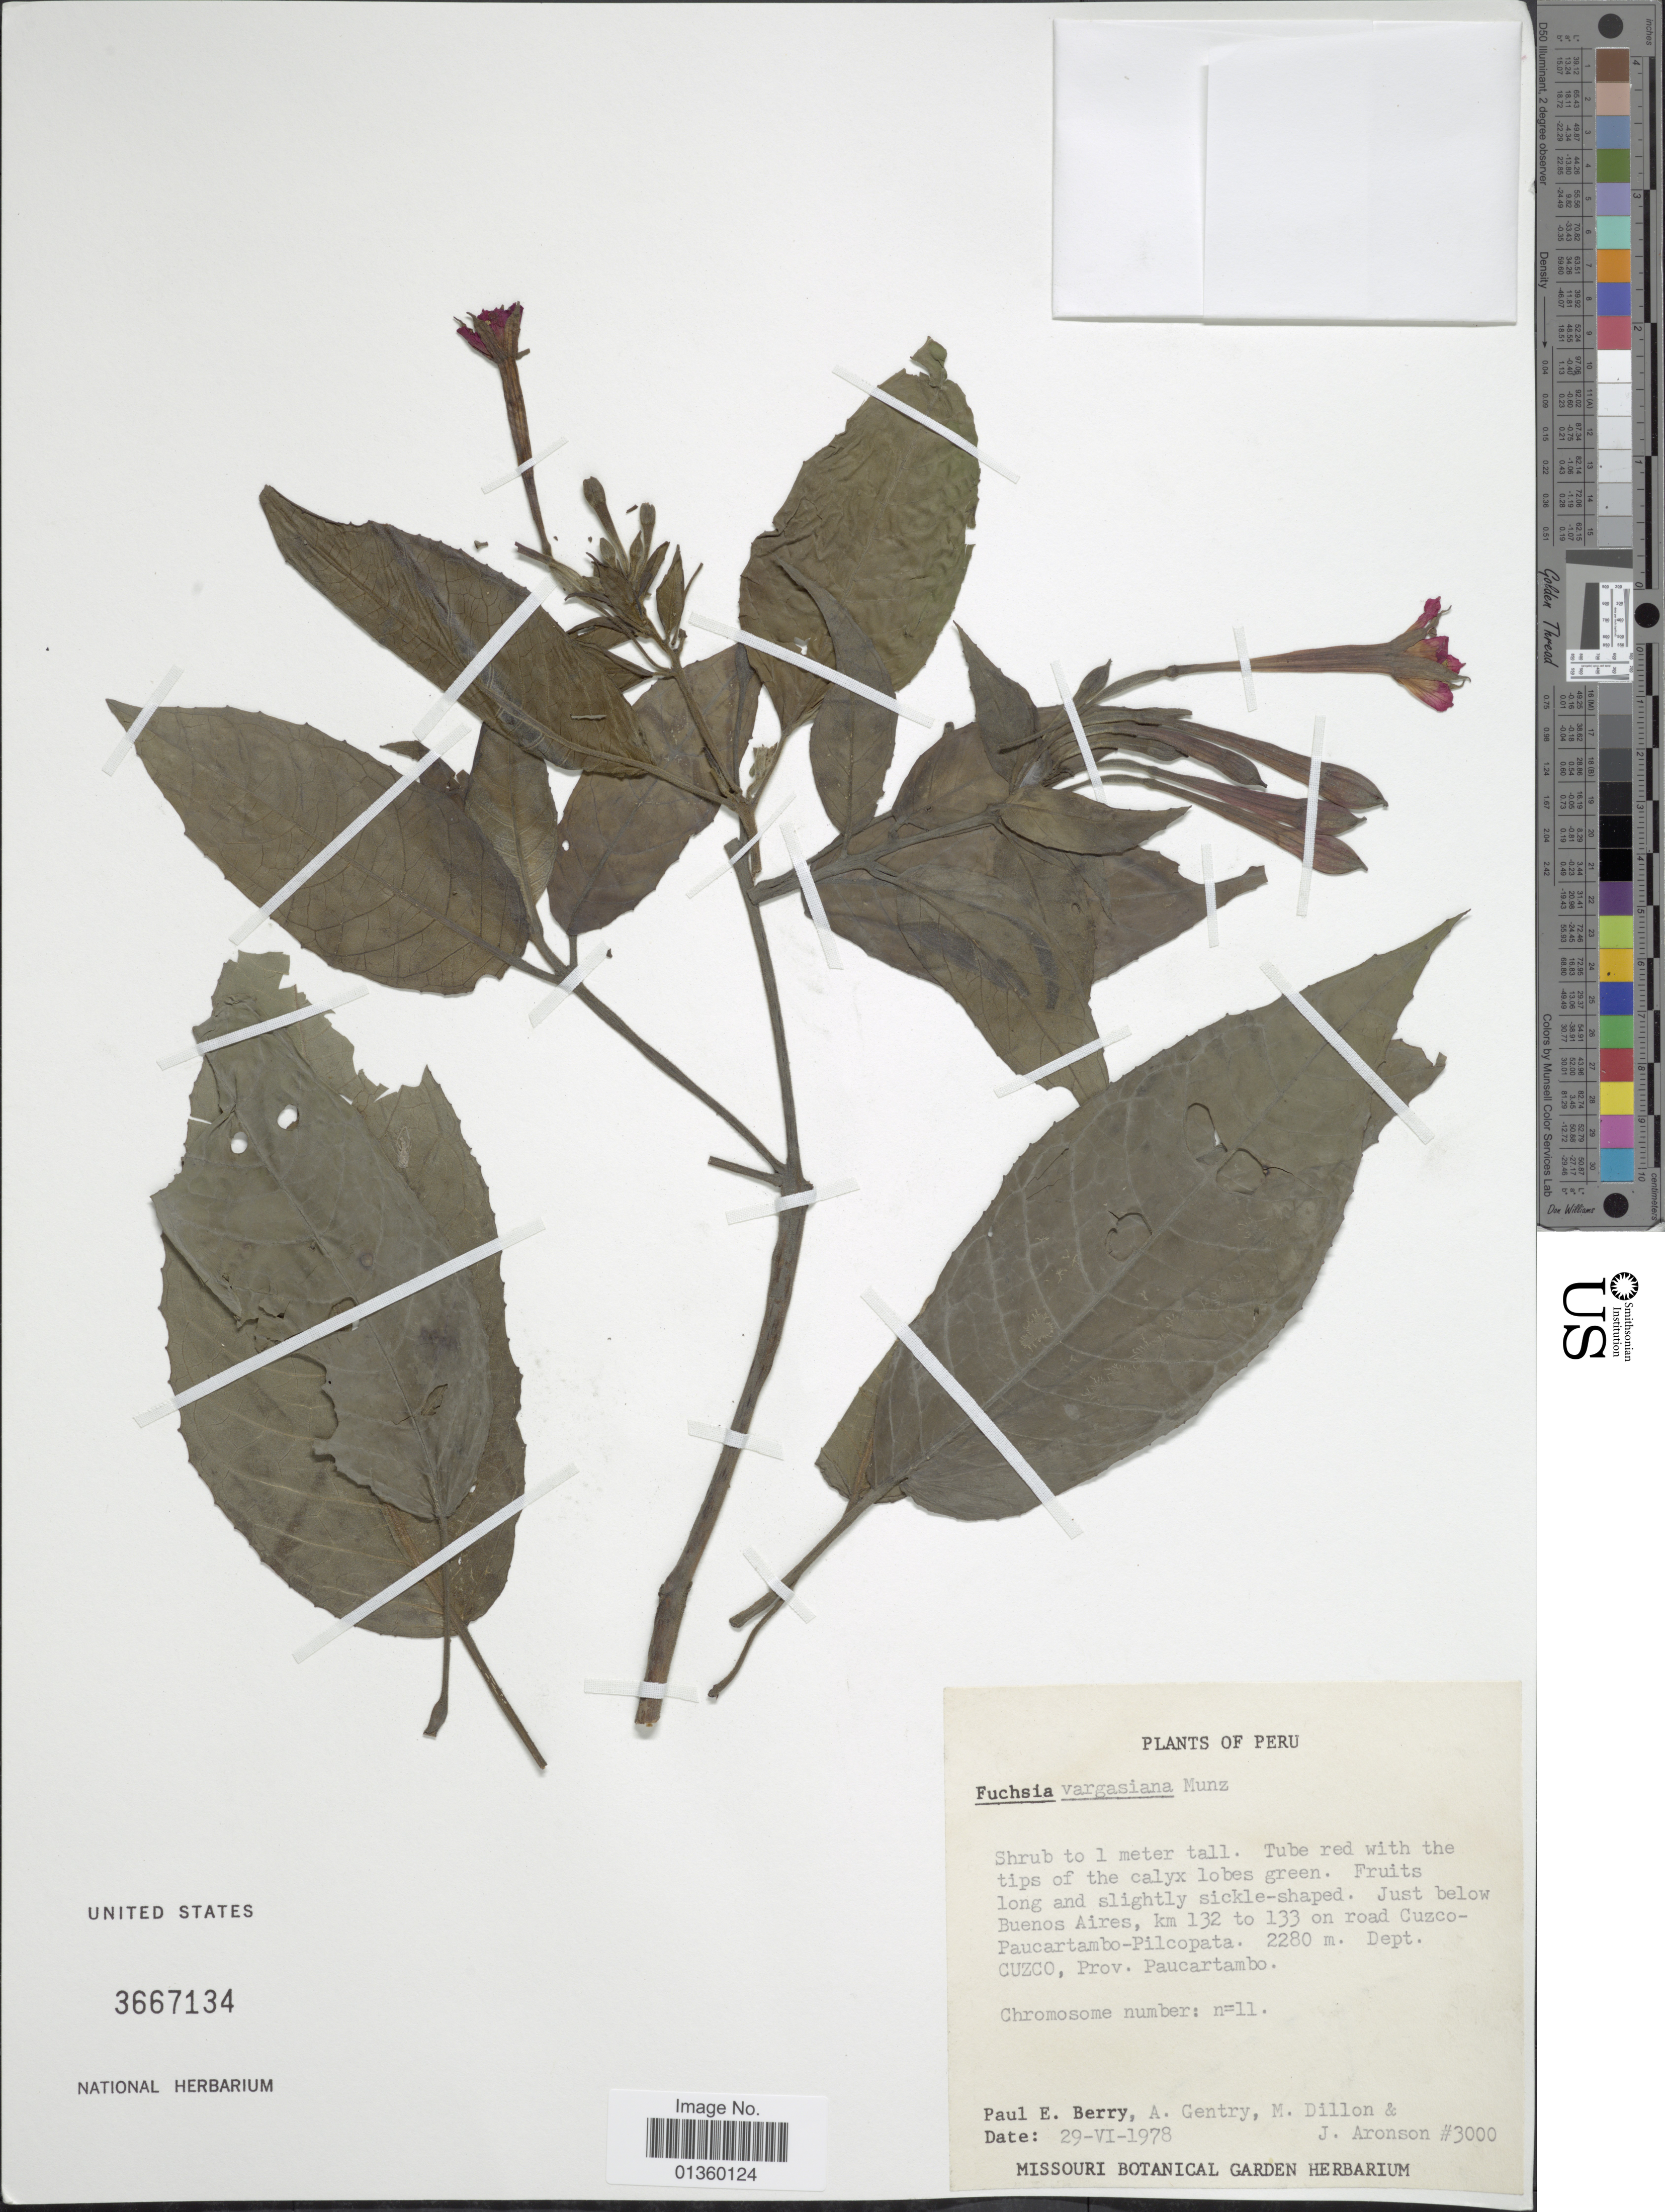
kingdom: Plantae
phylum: Tracheophyta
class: Magnoliopsida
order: Myrtales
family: Onagraceae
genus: Fuchsia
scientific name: Fuchsia vargasiana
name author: Munz ex Vargas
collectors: P. E. Berry, A. H. Gentry, M. O. Dillon & J. Aronson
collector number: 3000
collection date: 1978-06-29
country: Peru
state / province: Cusco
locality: Just below Buenos Aires, km 132 to 133 on road Cuzco-Paucartambo-Pilcopata, Prov. Paucartambo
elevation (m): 2280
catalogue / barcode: US 3667134